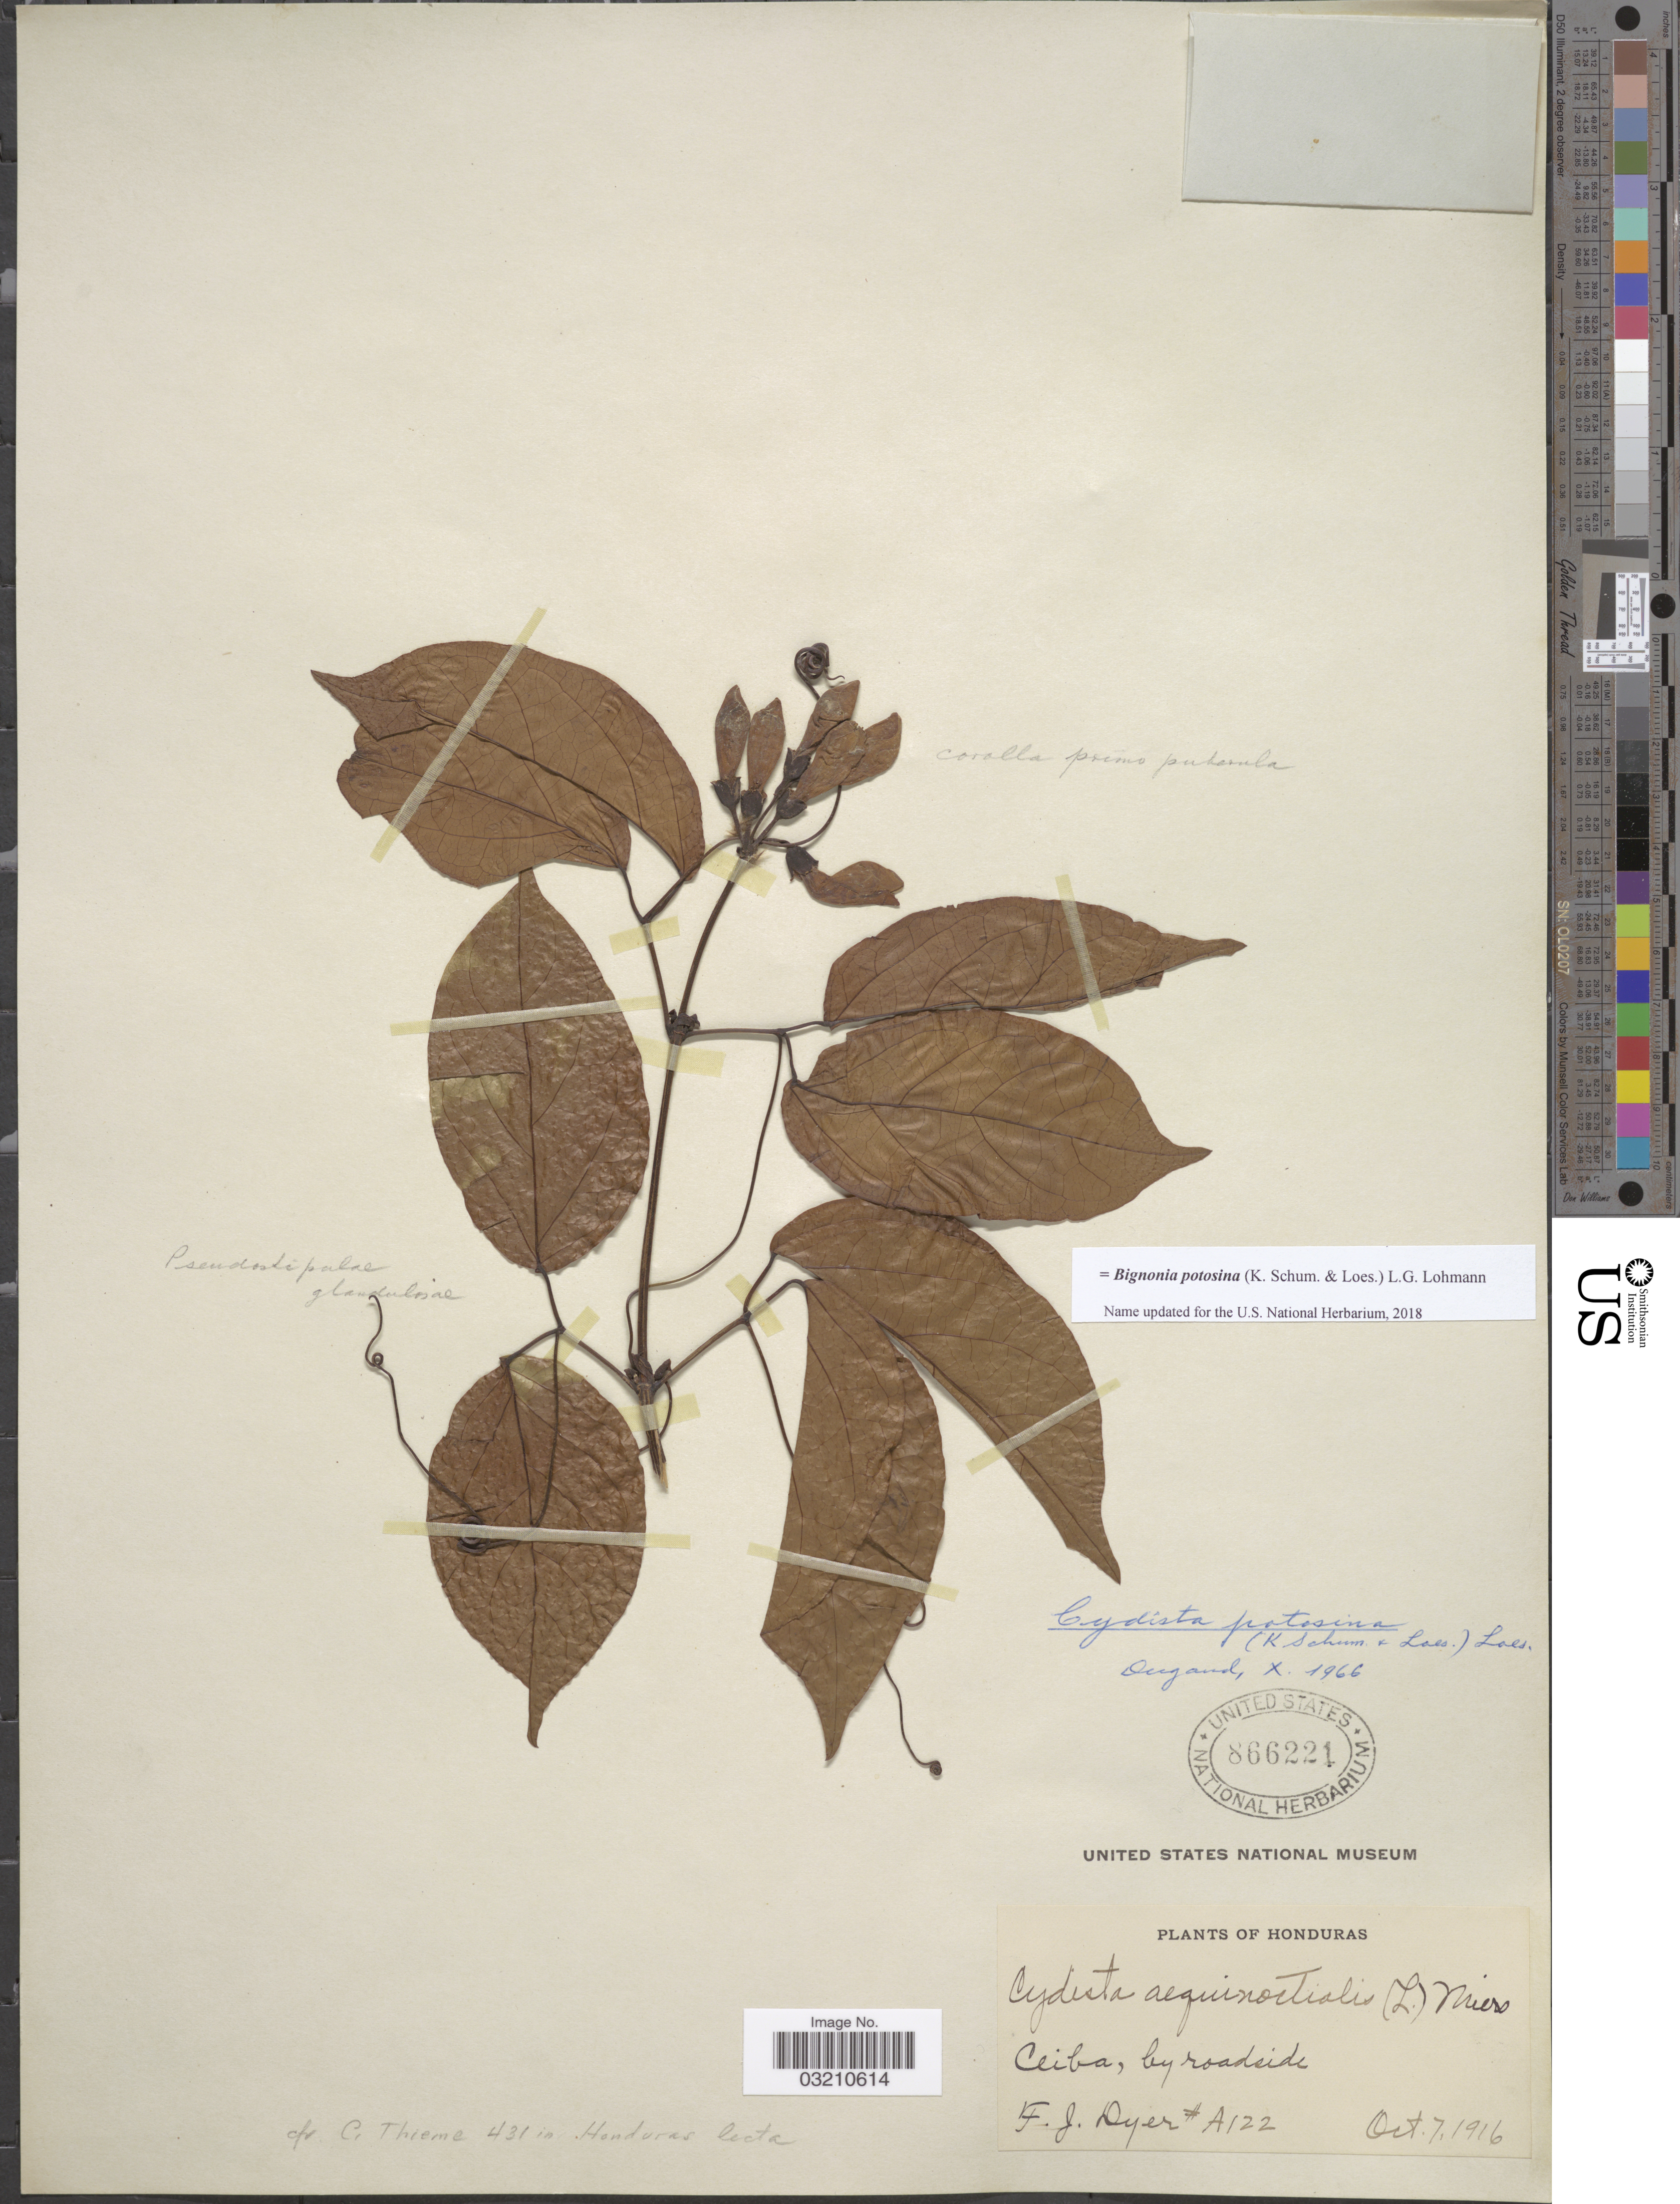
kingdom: Plantae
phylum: Tracheophyta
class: Magnoliopsida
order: Lamiales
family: Bignoniaceae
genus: Bignonia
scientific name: Bignonia potosina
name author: (K. Schum. & Loes.) L.G. Lohmann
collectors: F. J. Dyer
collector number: A122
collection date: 1916-10-07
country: Honduras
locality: Ceiba, by roadside.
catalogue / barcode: US 866221